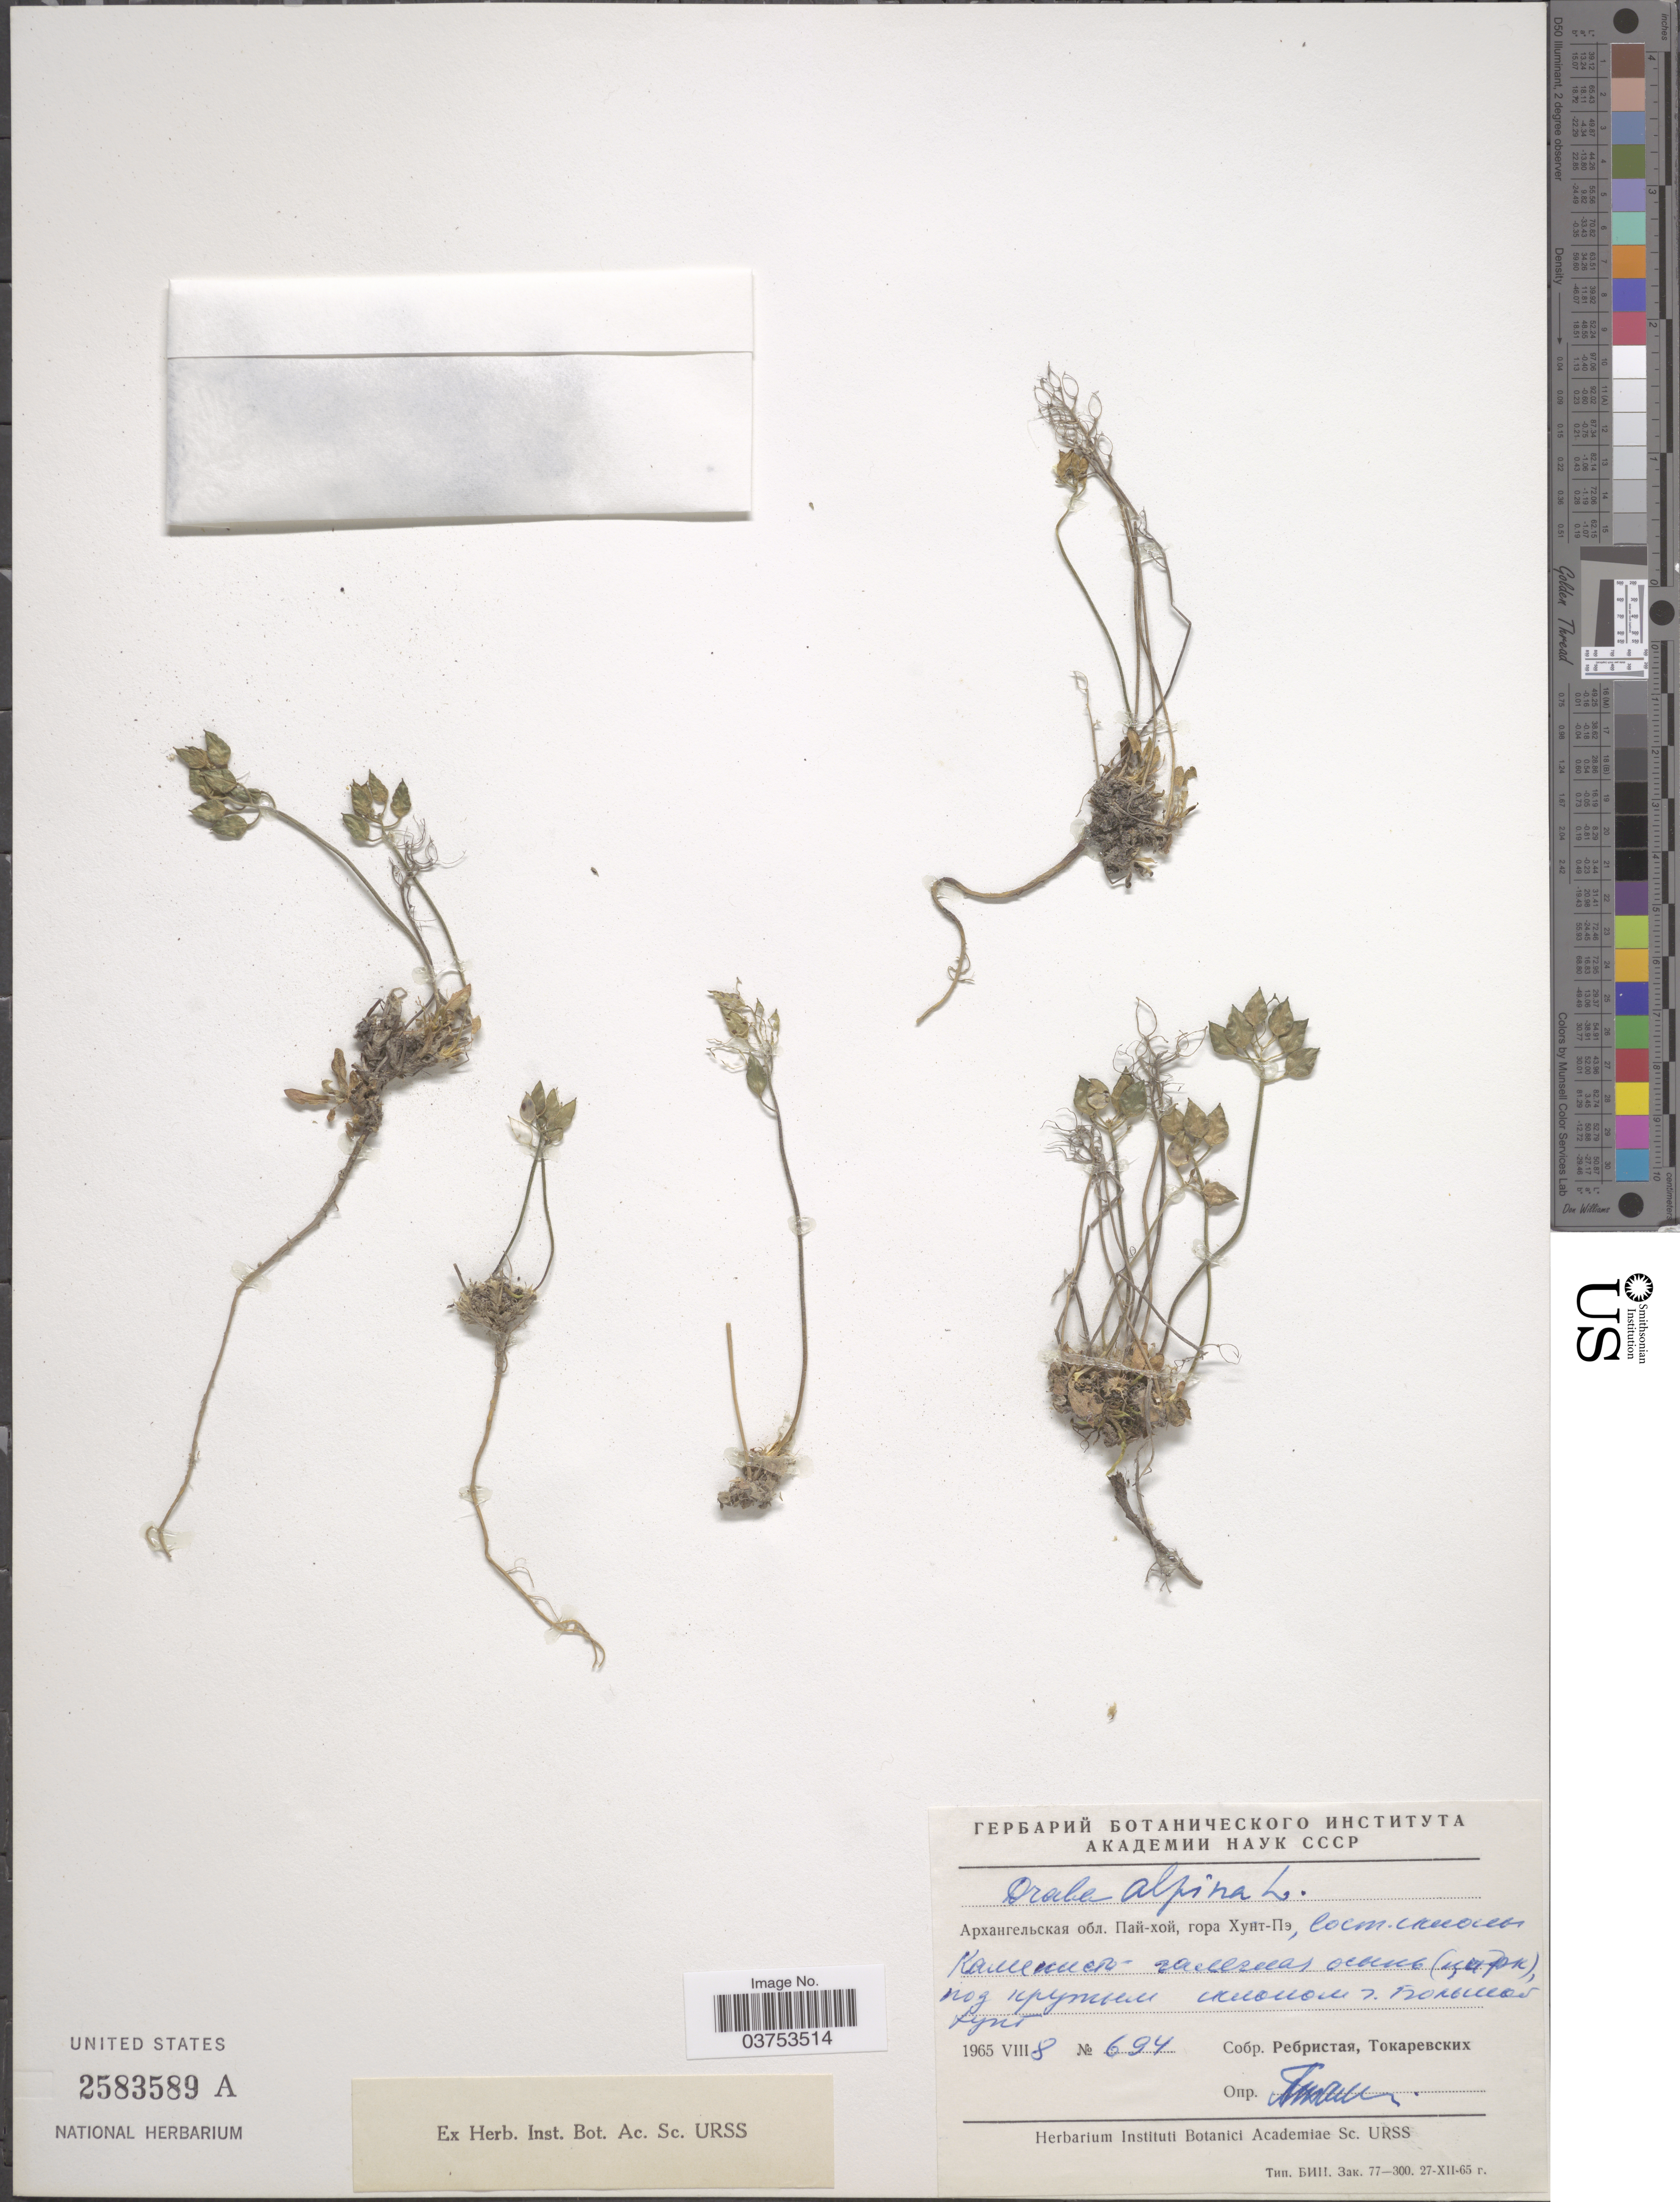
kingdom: Plantae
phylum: Tracheophyta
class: Magnoliopsida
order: Brassicales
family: Brassicaceae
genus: Draba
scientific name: Draba alpina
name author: L.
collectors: Rebristaya & Tokarevskikh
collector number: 694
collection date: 1965-08-08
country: Russian Federation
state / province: Arkhangelsk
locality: Slope of Bolshoy Khunt.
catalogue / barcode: US 2583589A